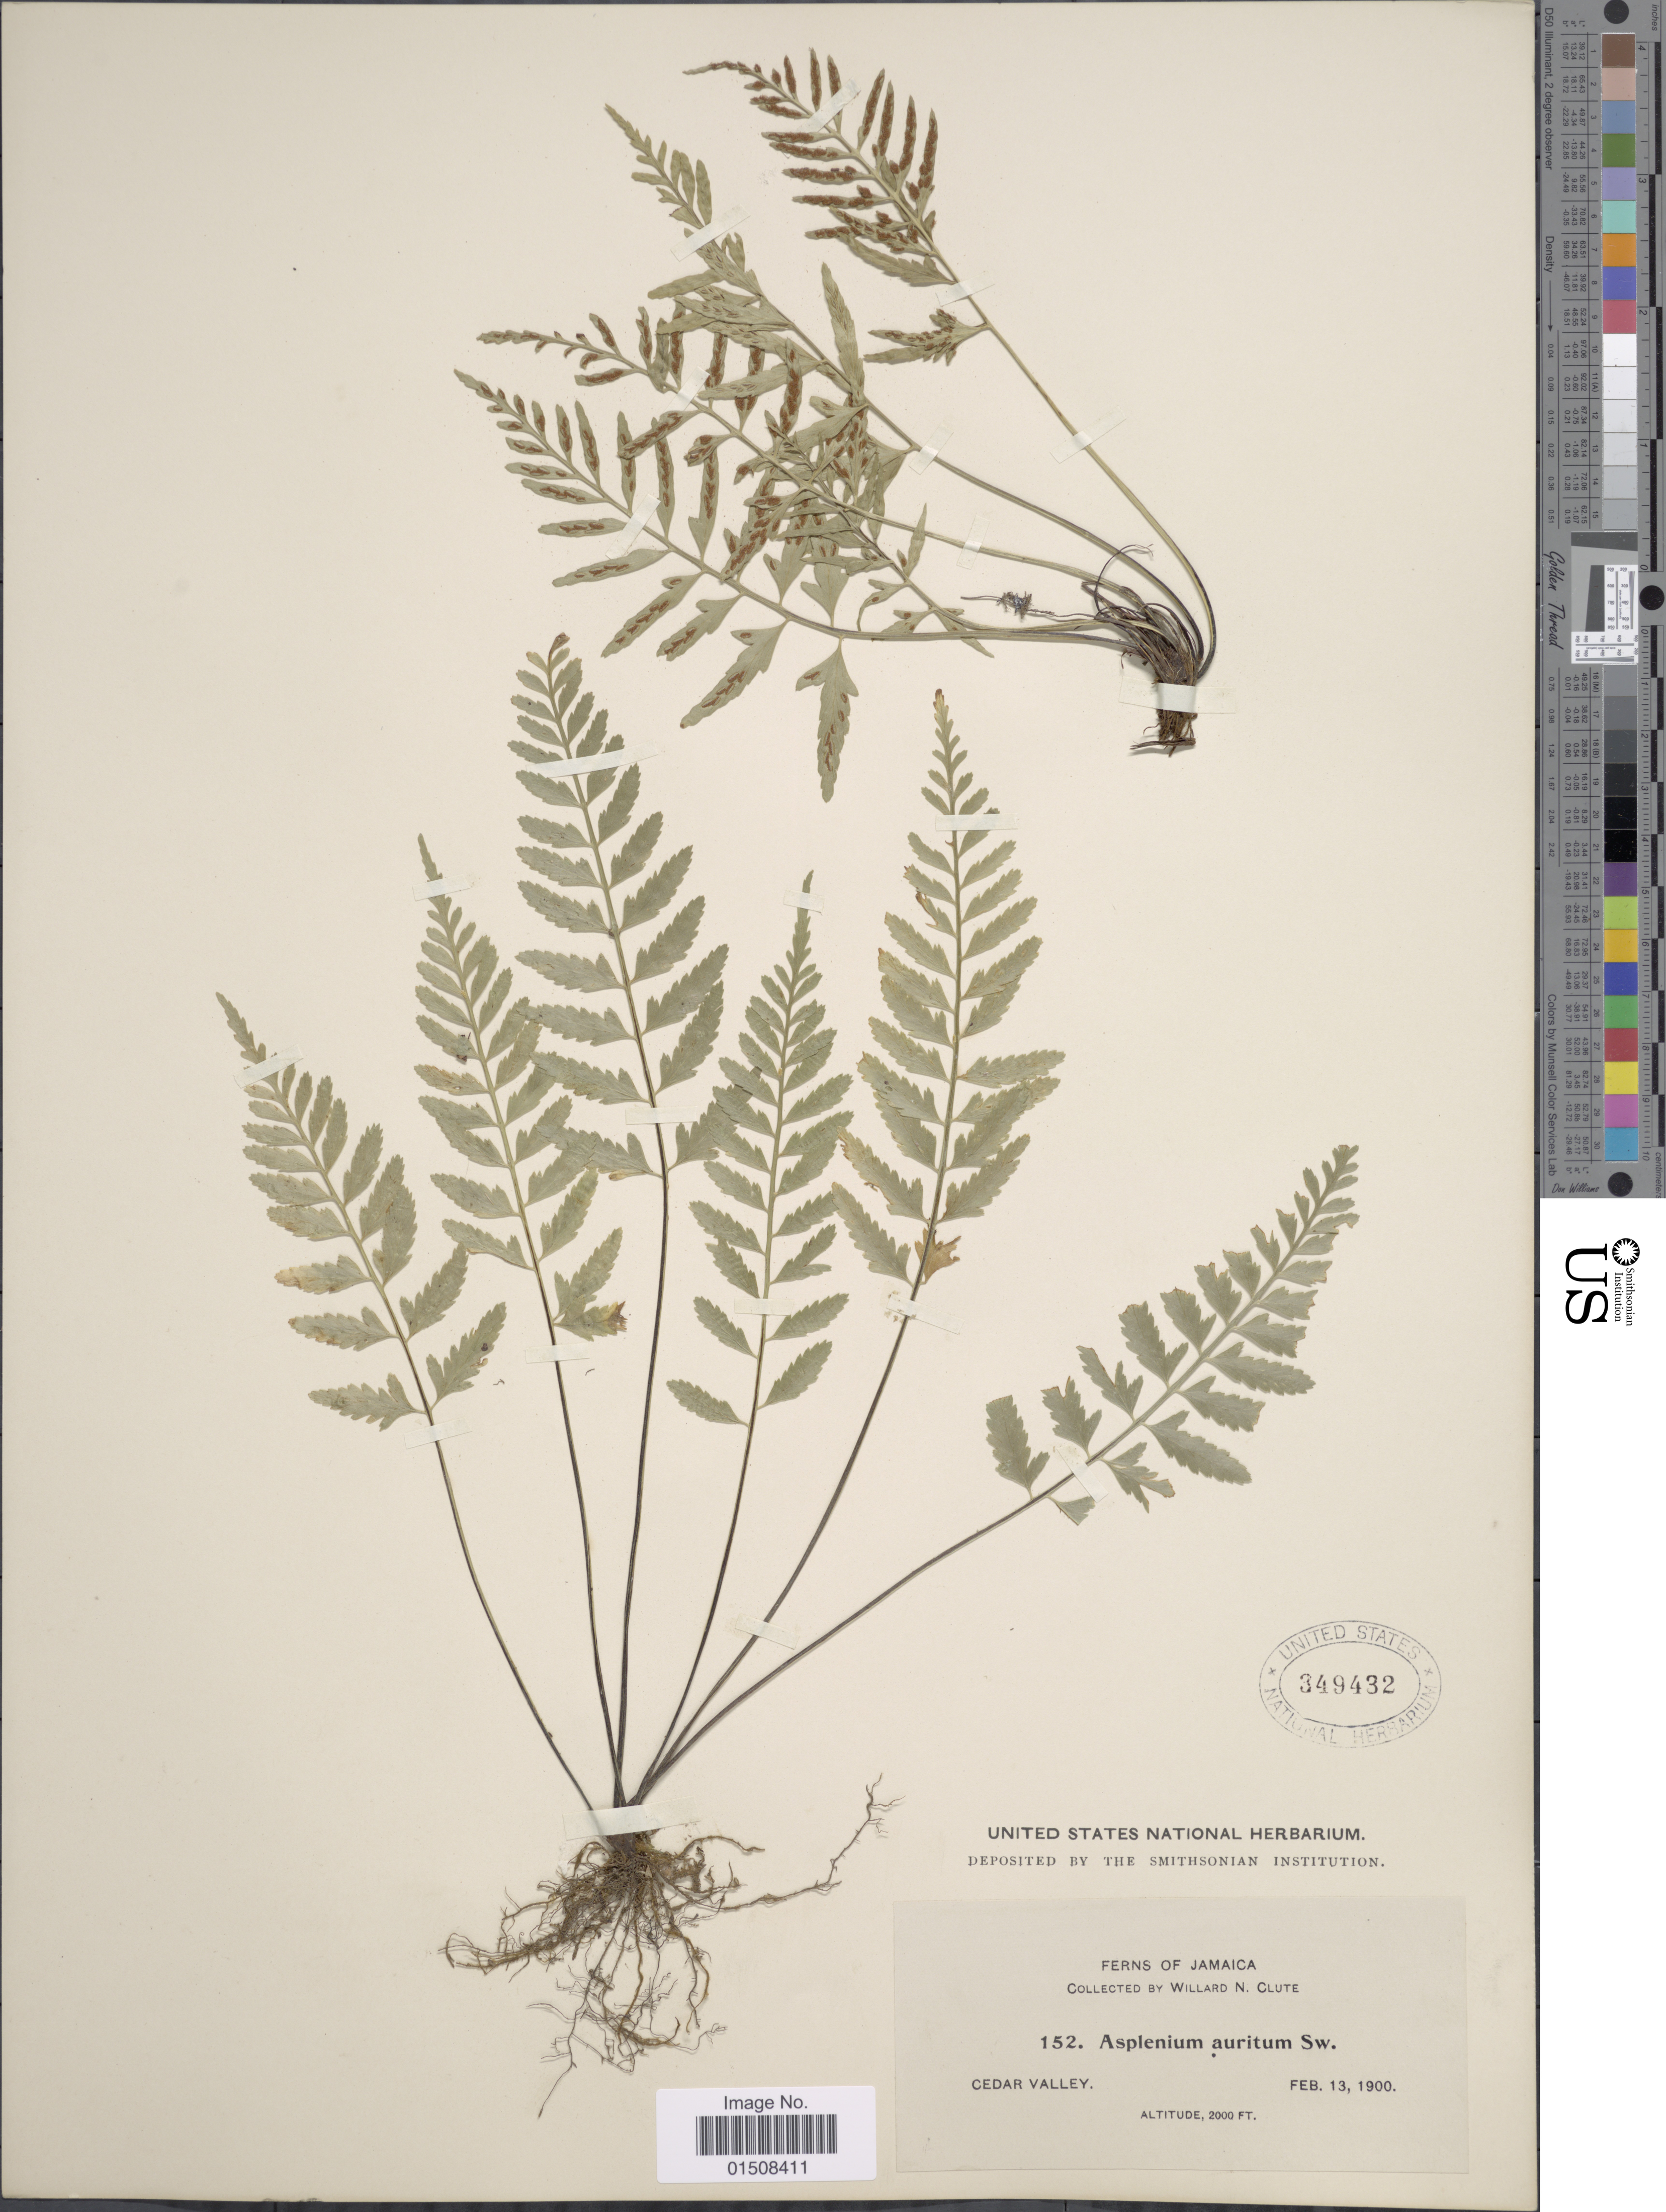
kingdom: Plantae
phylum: Tracheophyta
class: Polypodiopsida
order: Polypodiales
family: Aspleniaceae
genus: Asplenium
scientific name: Asplenium auritum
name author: Sw.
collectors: W. N. Clute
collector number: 152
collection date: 1900-02-13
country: Jamaica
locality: Cedar Valley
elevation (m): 610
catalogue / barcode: US 349432